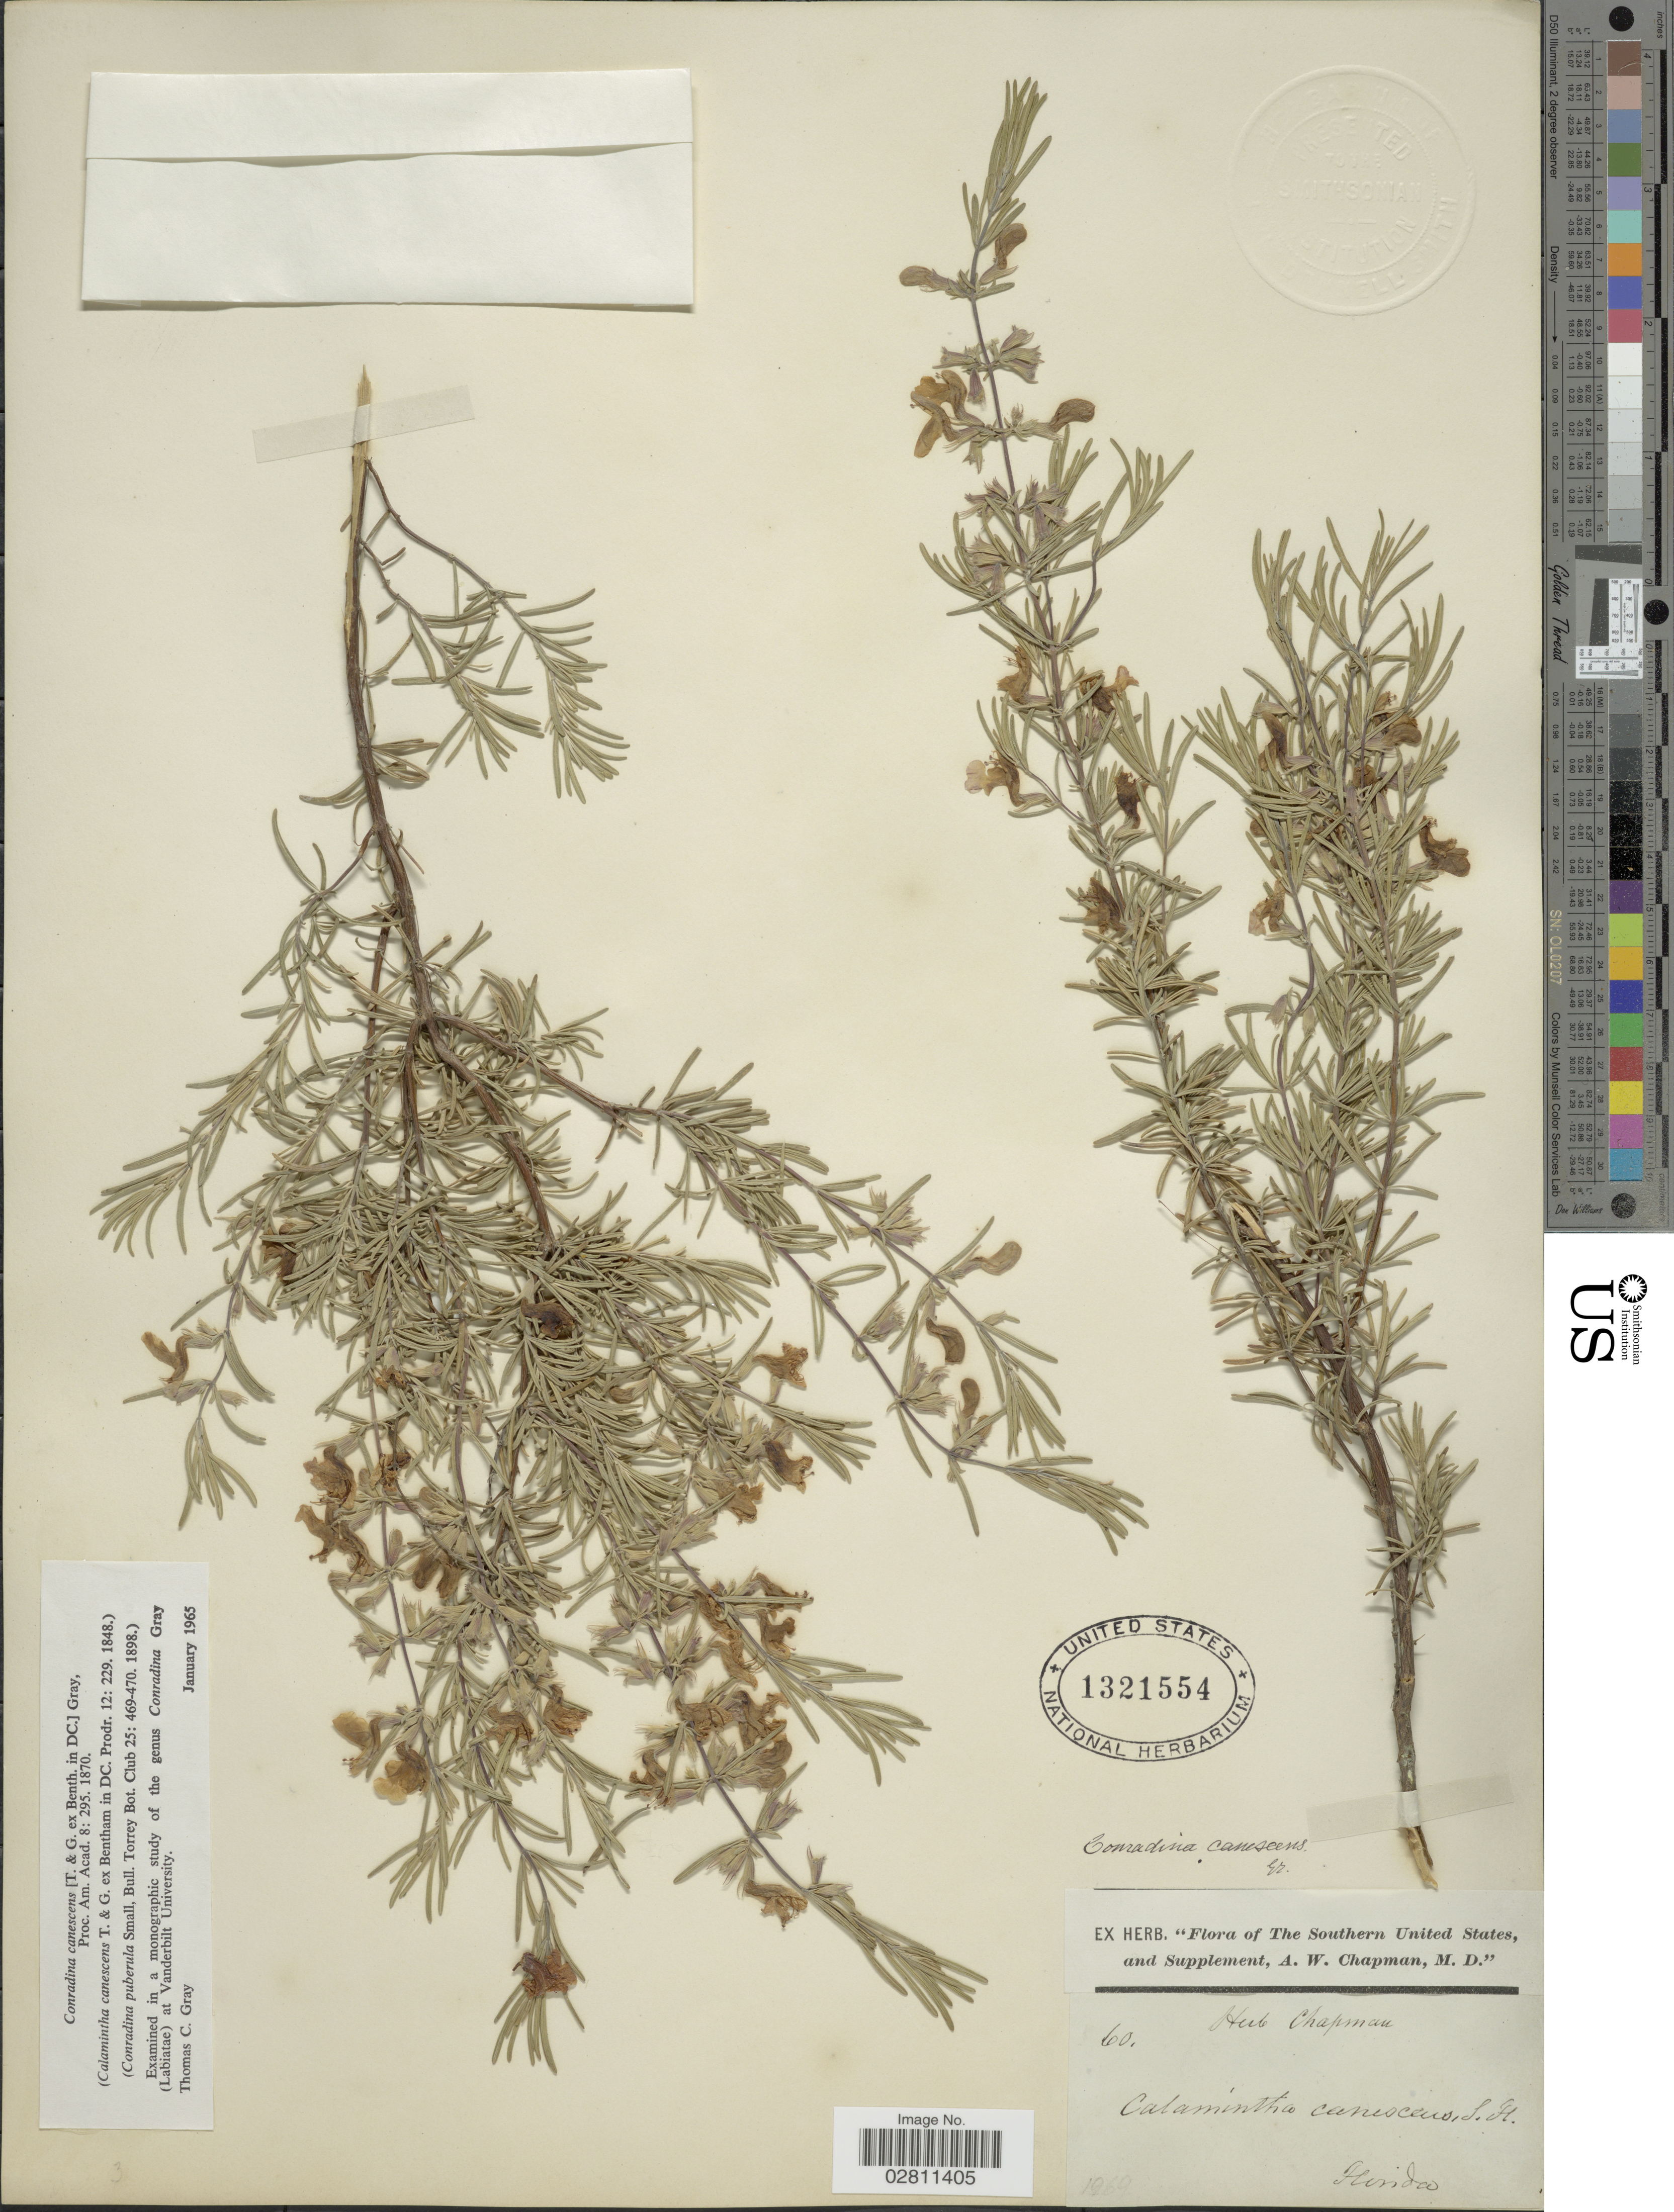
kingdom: Plantae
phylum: Tracheophyta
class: Magnoliopsida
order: Lamiales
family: Lamiaceae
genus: Conradina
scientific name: Conradina canescens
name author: A. Gray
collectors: A. W. Chapman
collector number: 60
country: United States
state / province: Florida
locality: Southern United States.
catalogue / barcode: US 1321554